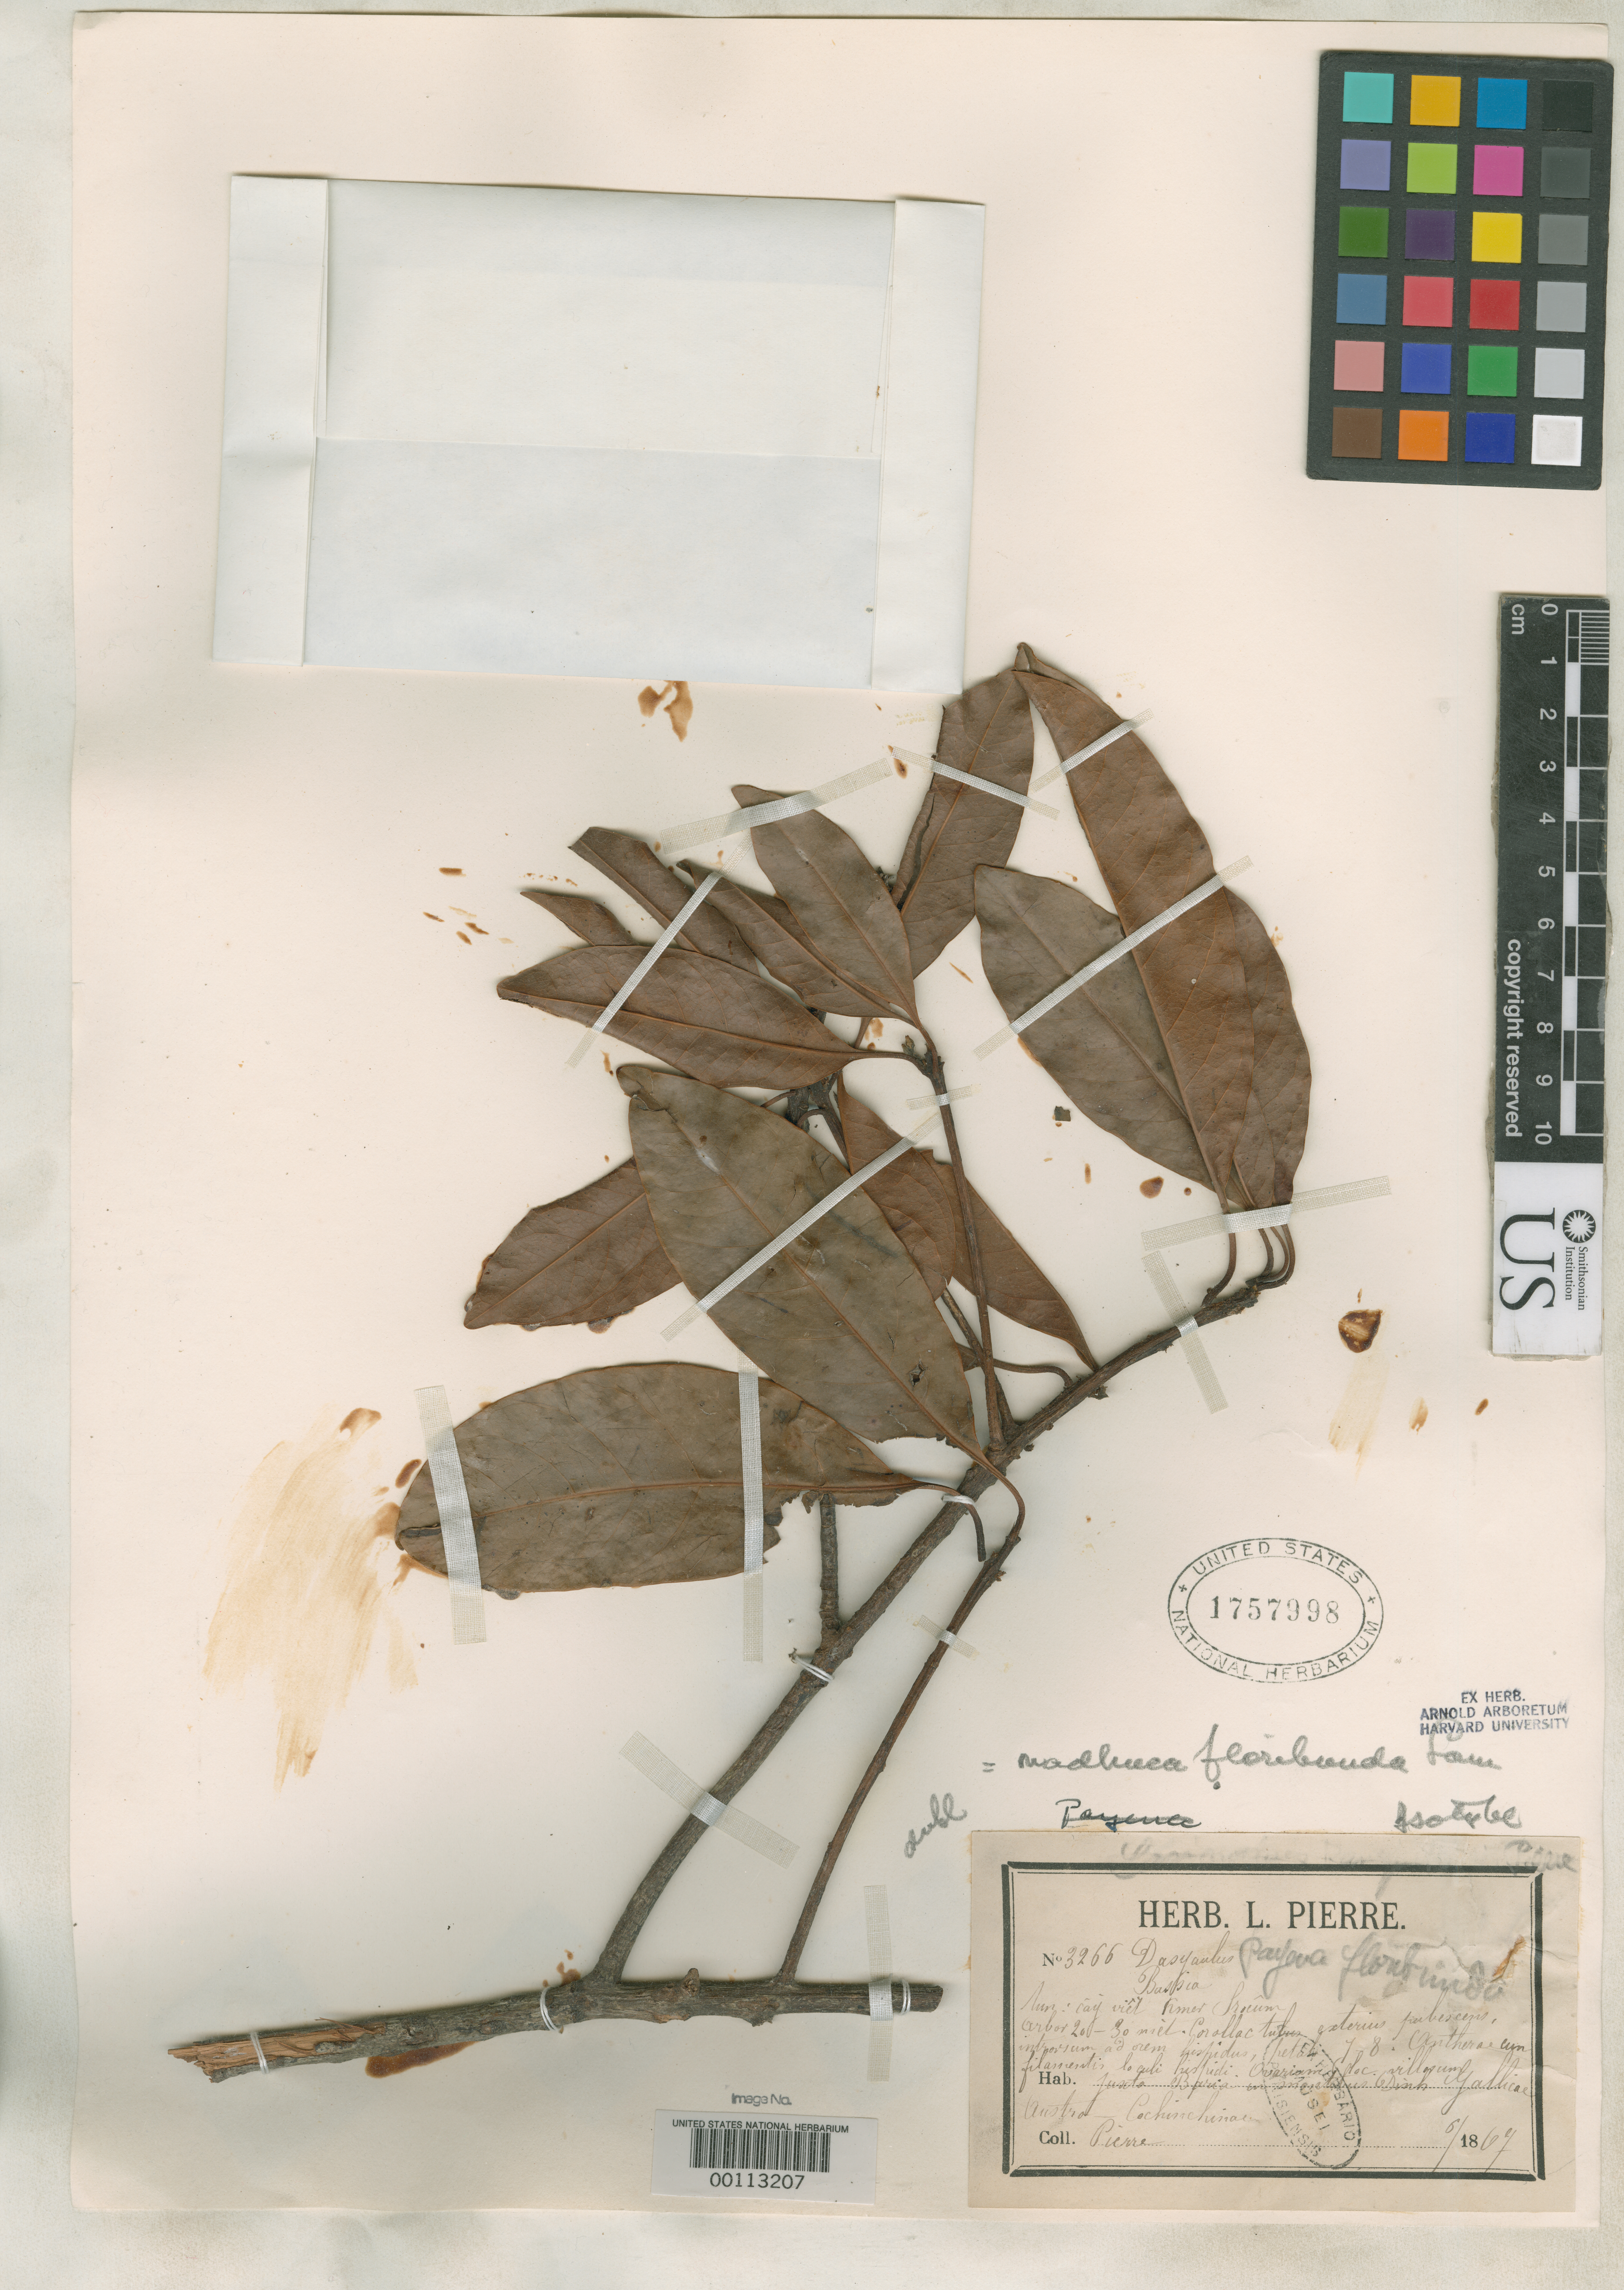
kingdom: Plantae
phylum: Tracheophyta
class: Magnoliopsida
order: Ericales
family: Sapotaceae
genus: Dasyaulus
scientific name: Dasyaulus floribundus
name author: Pierre ex Dubard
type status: Type Fragment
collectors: J. Pierre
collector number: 3266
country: Vietnam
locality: Cochinchina.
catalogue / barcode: US 1757998